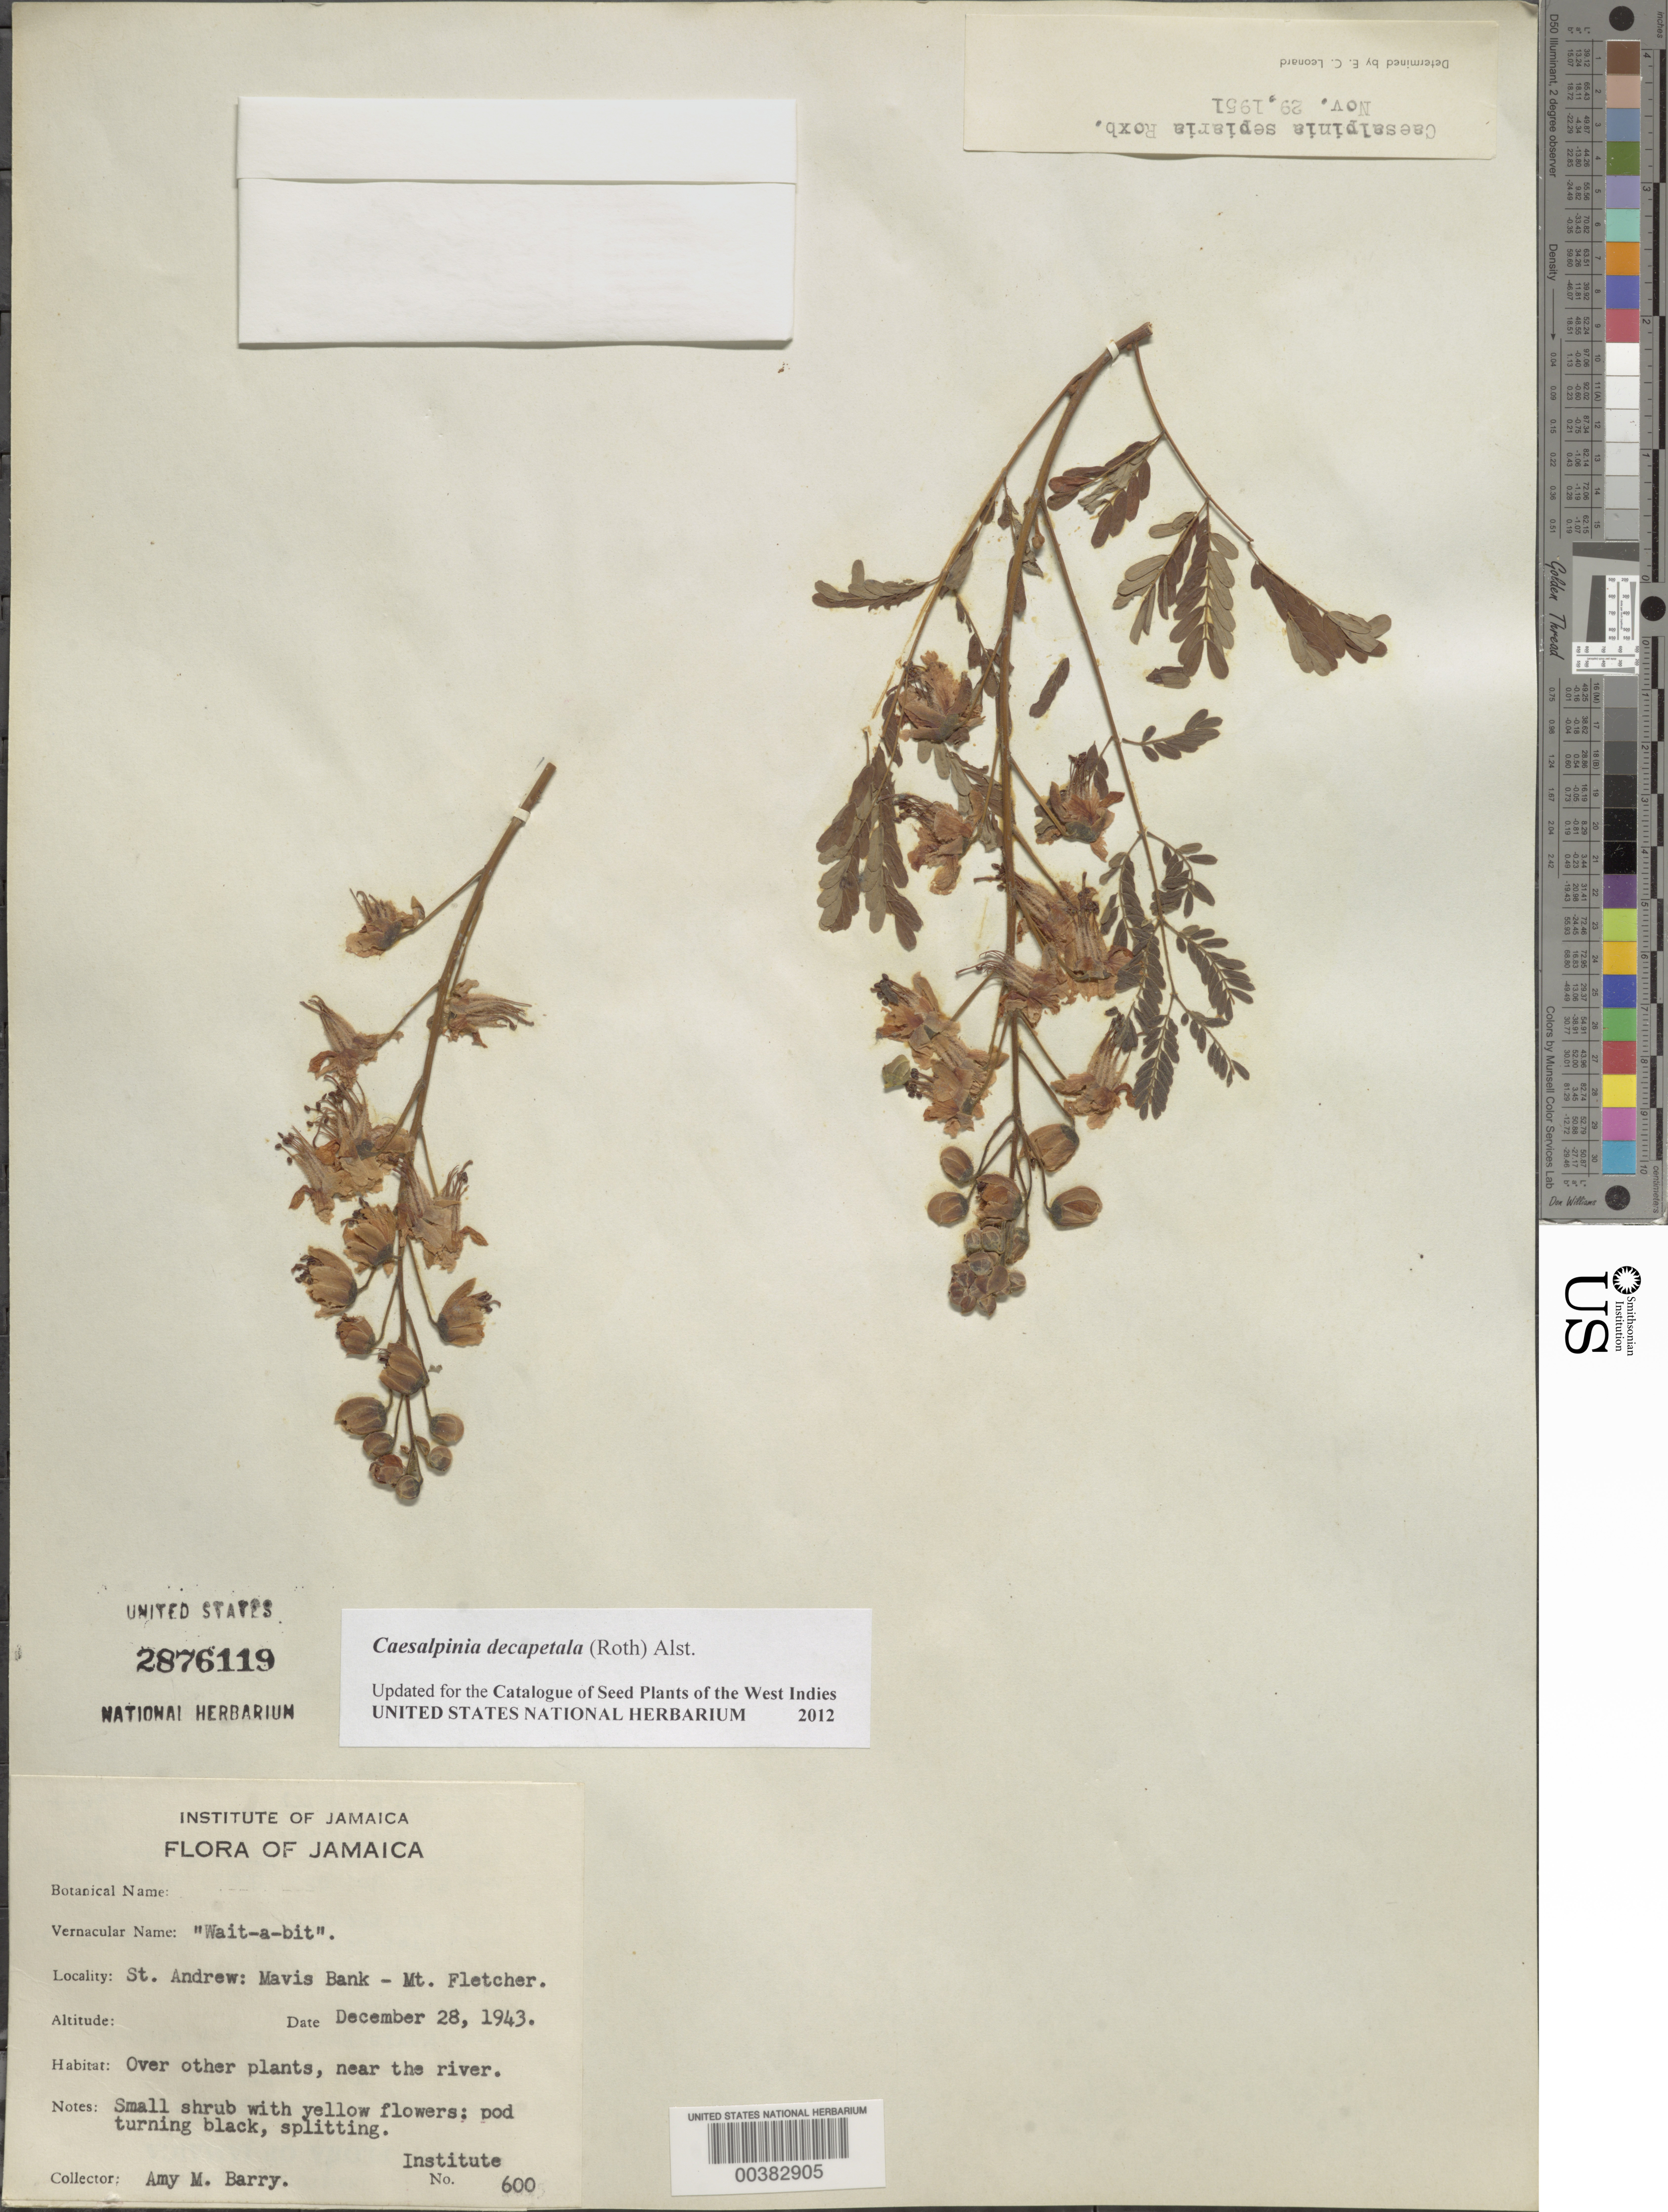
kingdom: Plantae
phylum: Tracheophyta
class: Magnoliopsida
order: Fabales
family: Fabaceae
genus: Biancaea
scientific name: Biancaea decapetala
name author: (Roth) O. Deg.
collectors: A. Barry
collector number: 600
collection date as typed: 28 Dec 1943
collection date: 1943-12-28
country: Jamaica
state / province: Saint Andrew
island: Greater Antilles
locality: Mavis bank - mt. fletcher, near the river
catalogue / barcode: US 2876119